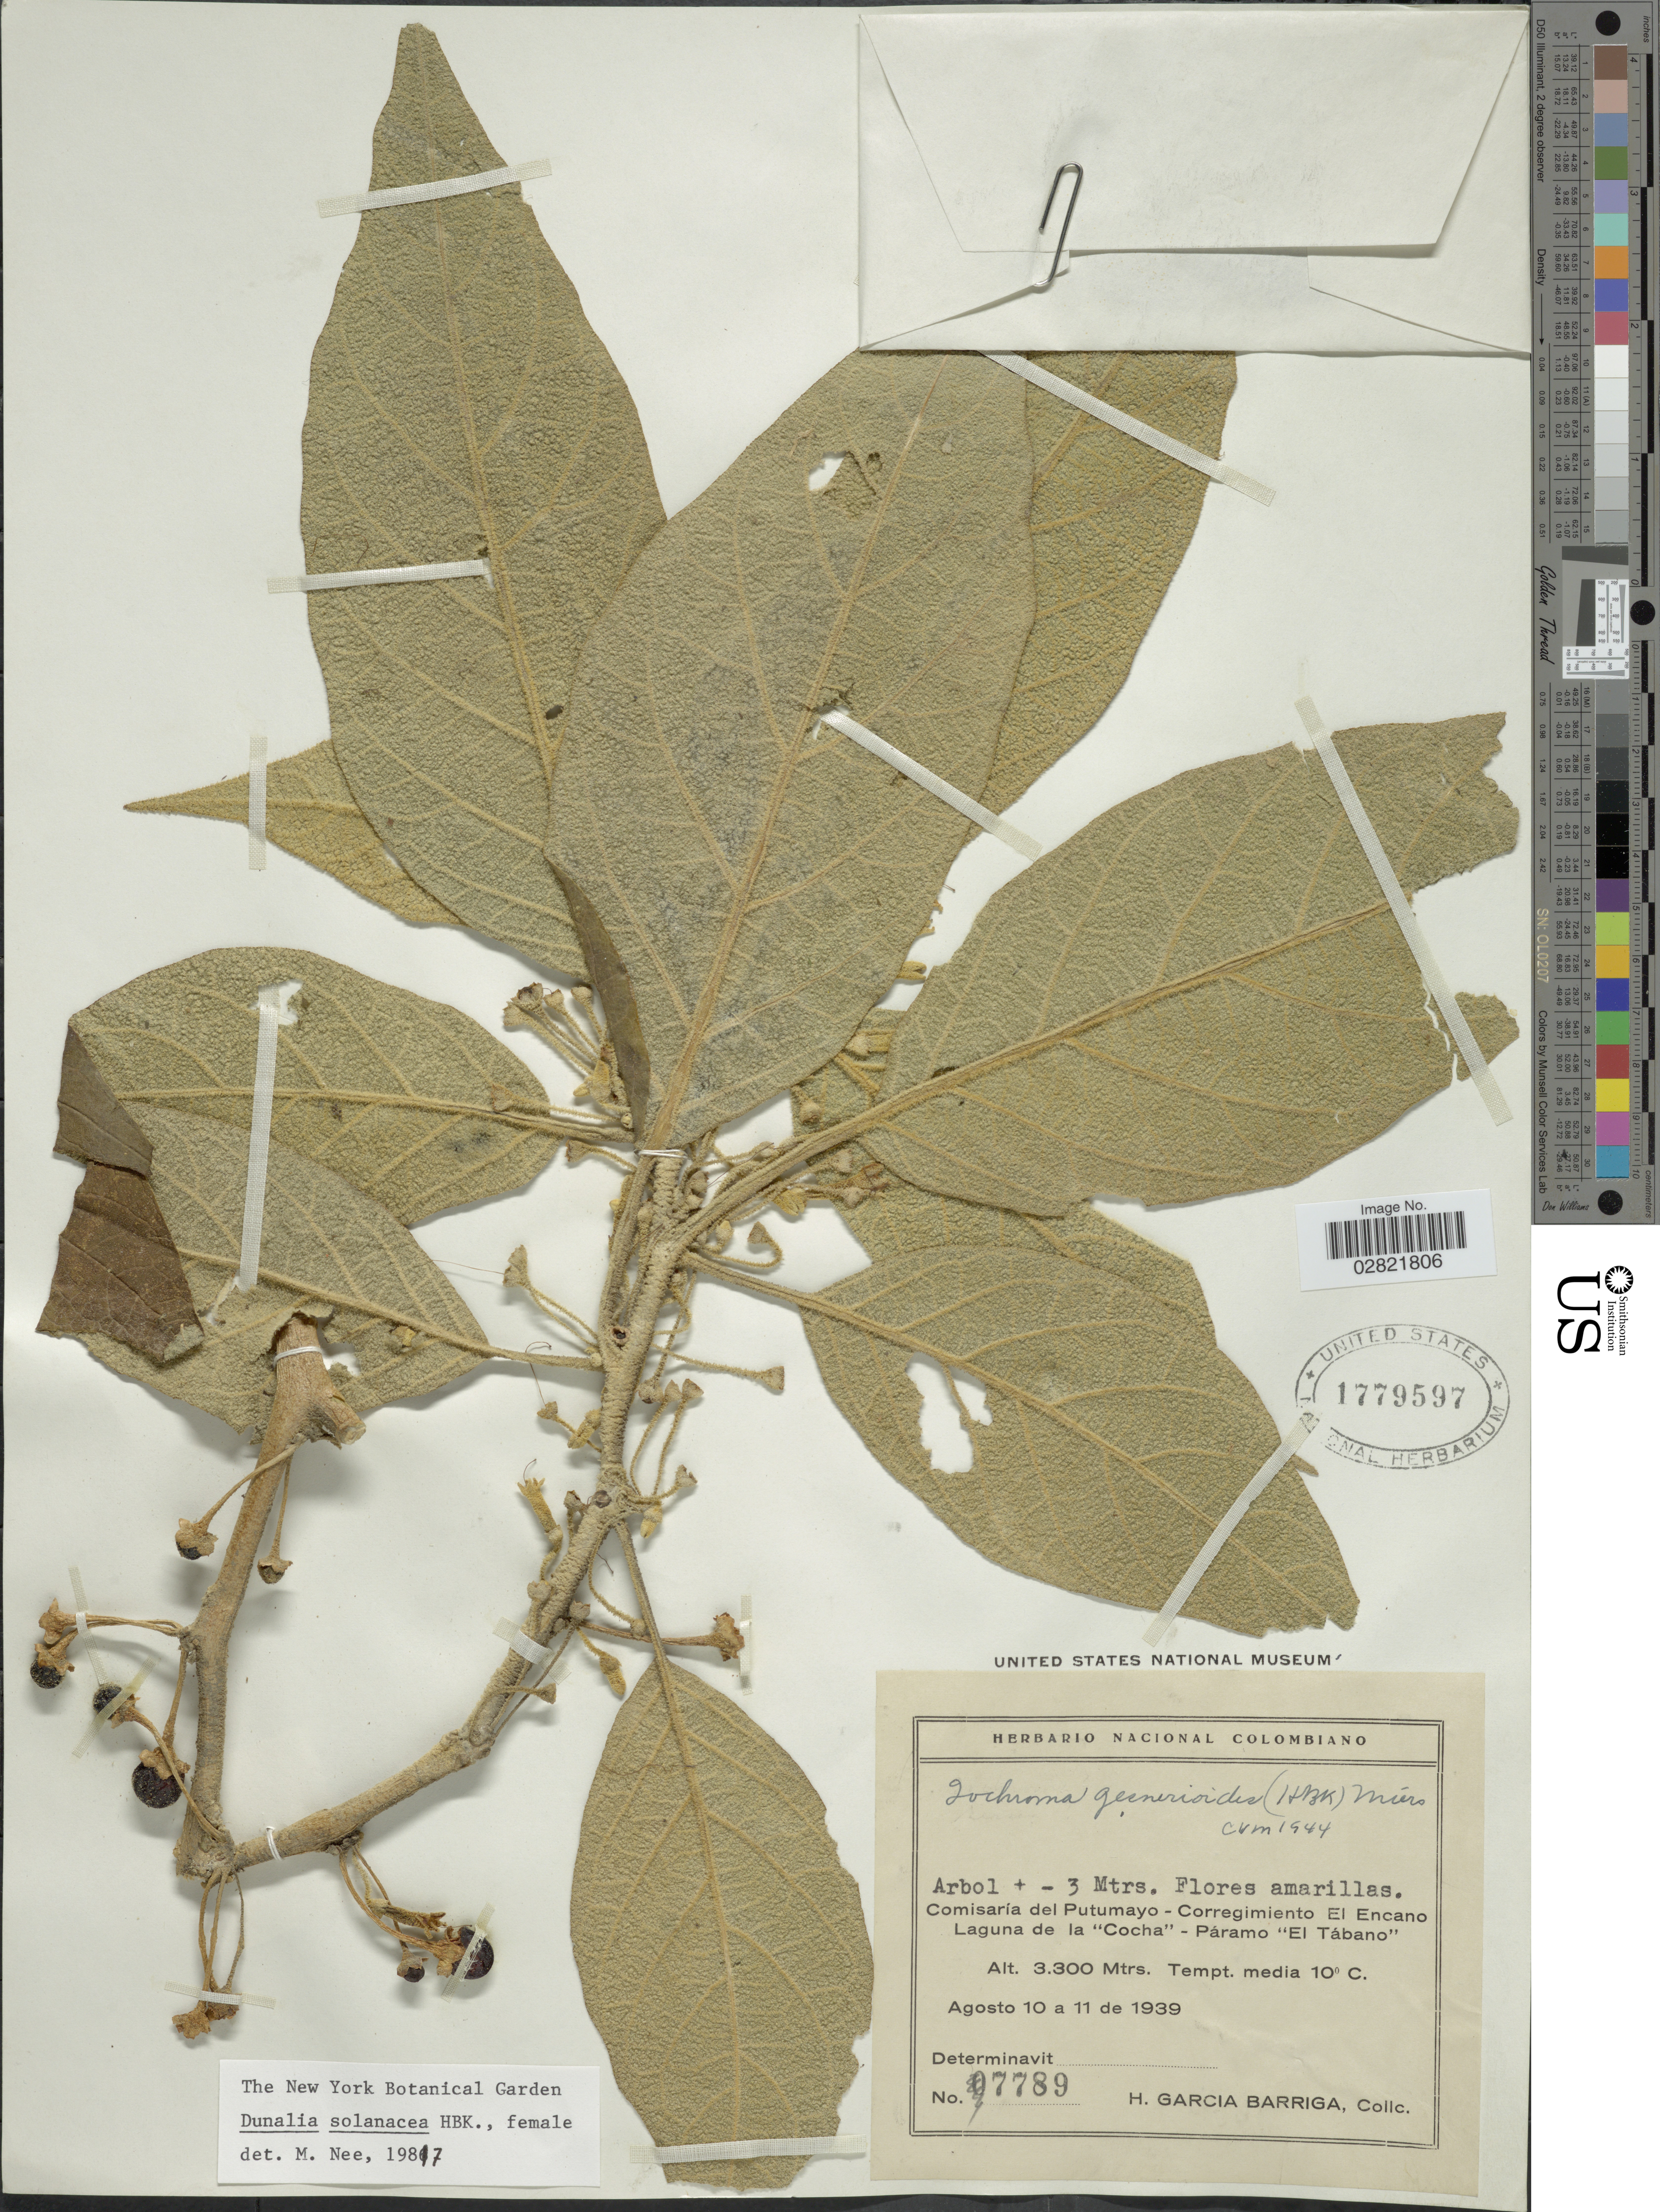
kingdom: Plantae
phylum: Tracheophyta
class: Magnoliopsida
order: Solanales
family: Solanaceae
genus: Dunalia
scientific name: Dunalia solanacea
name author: Kunth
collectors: H. García Barriga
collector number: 7789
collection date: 1939-08-10/1939-08-11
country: Colombia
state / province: Putumayo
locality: Comisaria del Putumayo - Corregimiento El Encano Laguna de la "Cocha" - Páramo "El Tábano".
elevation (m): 3300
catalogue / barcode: US 1779597